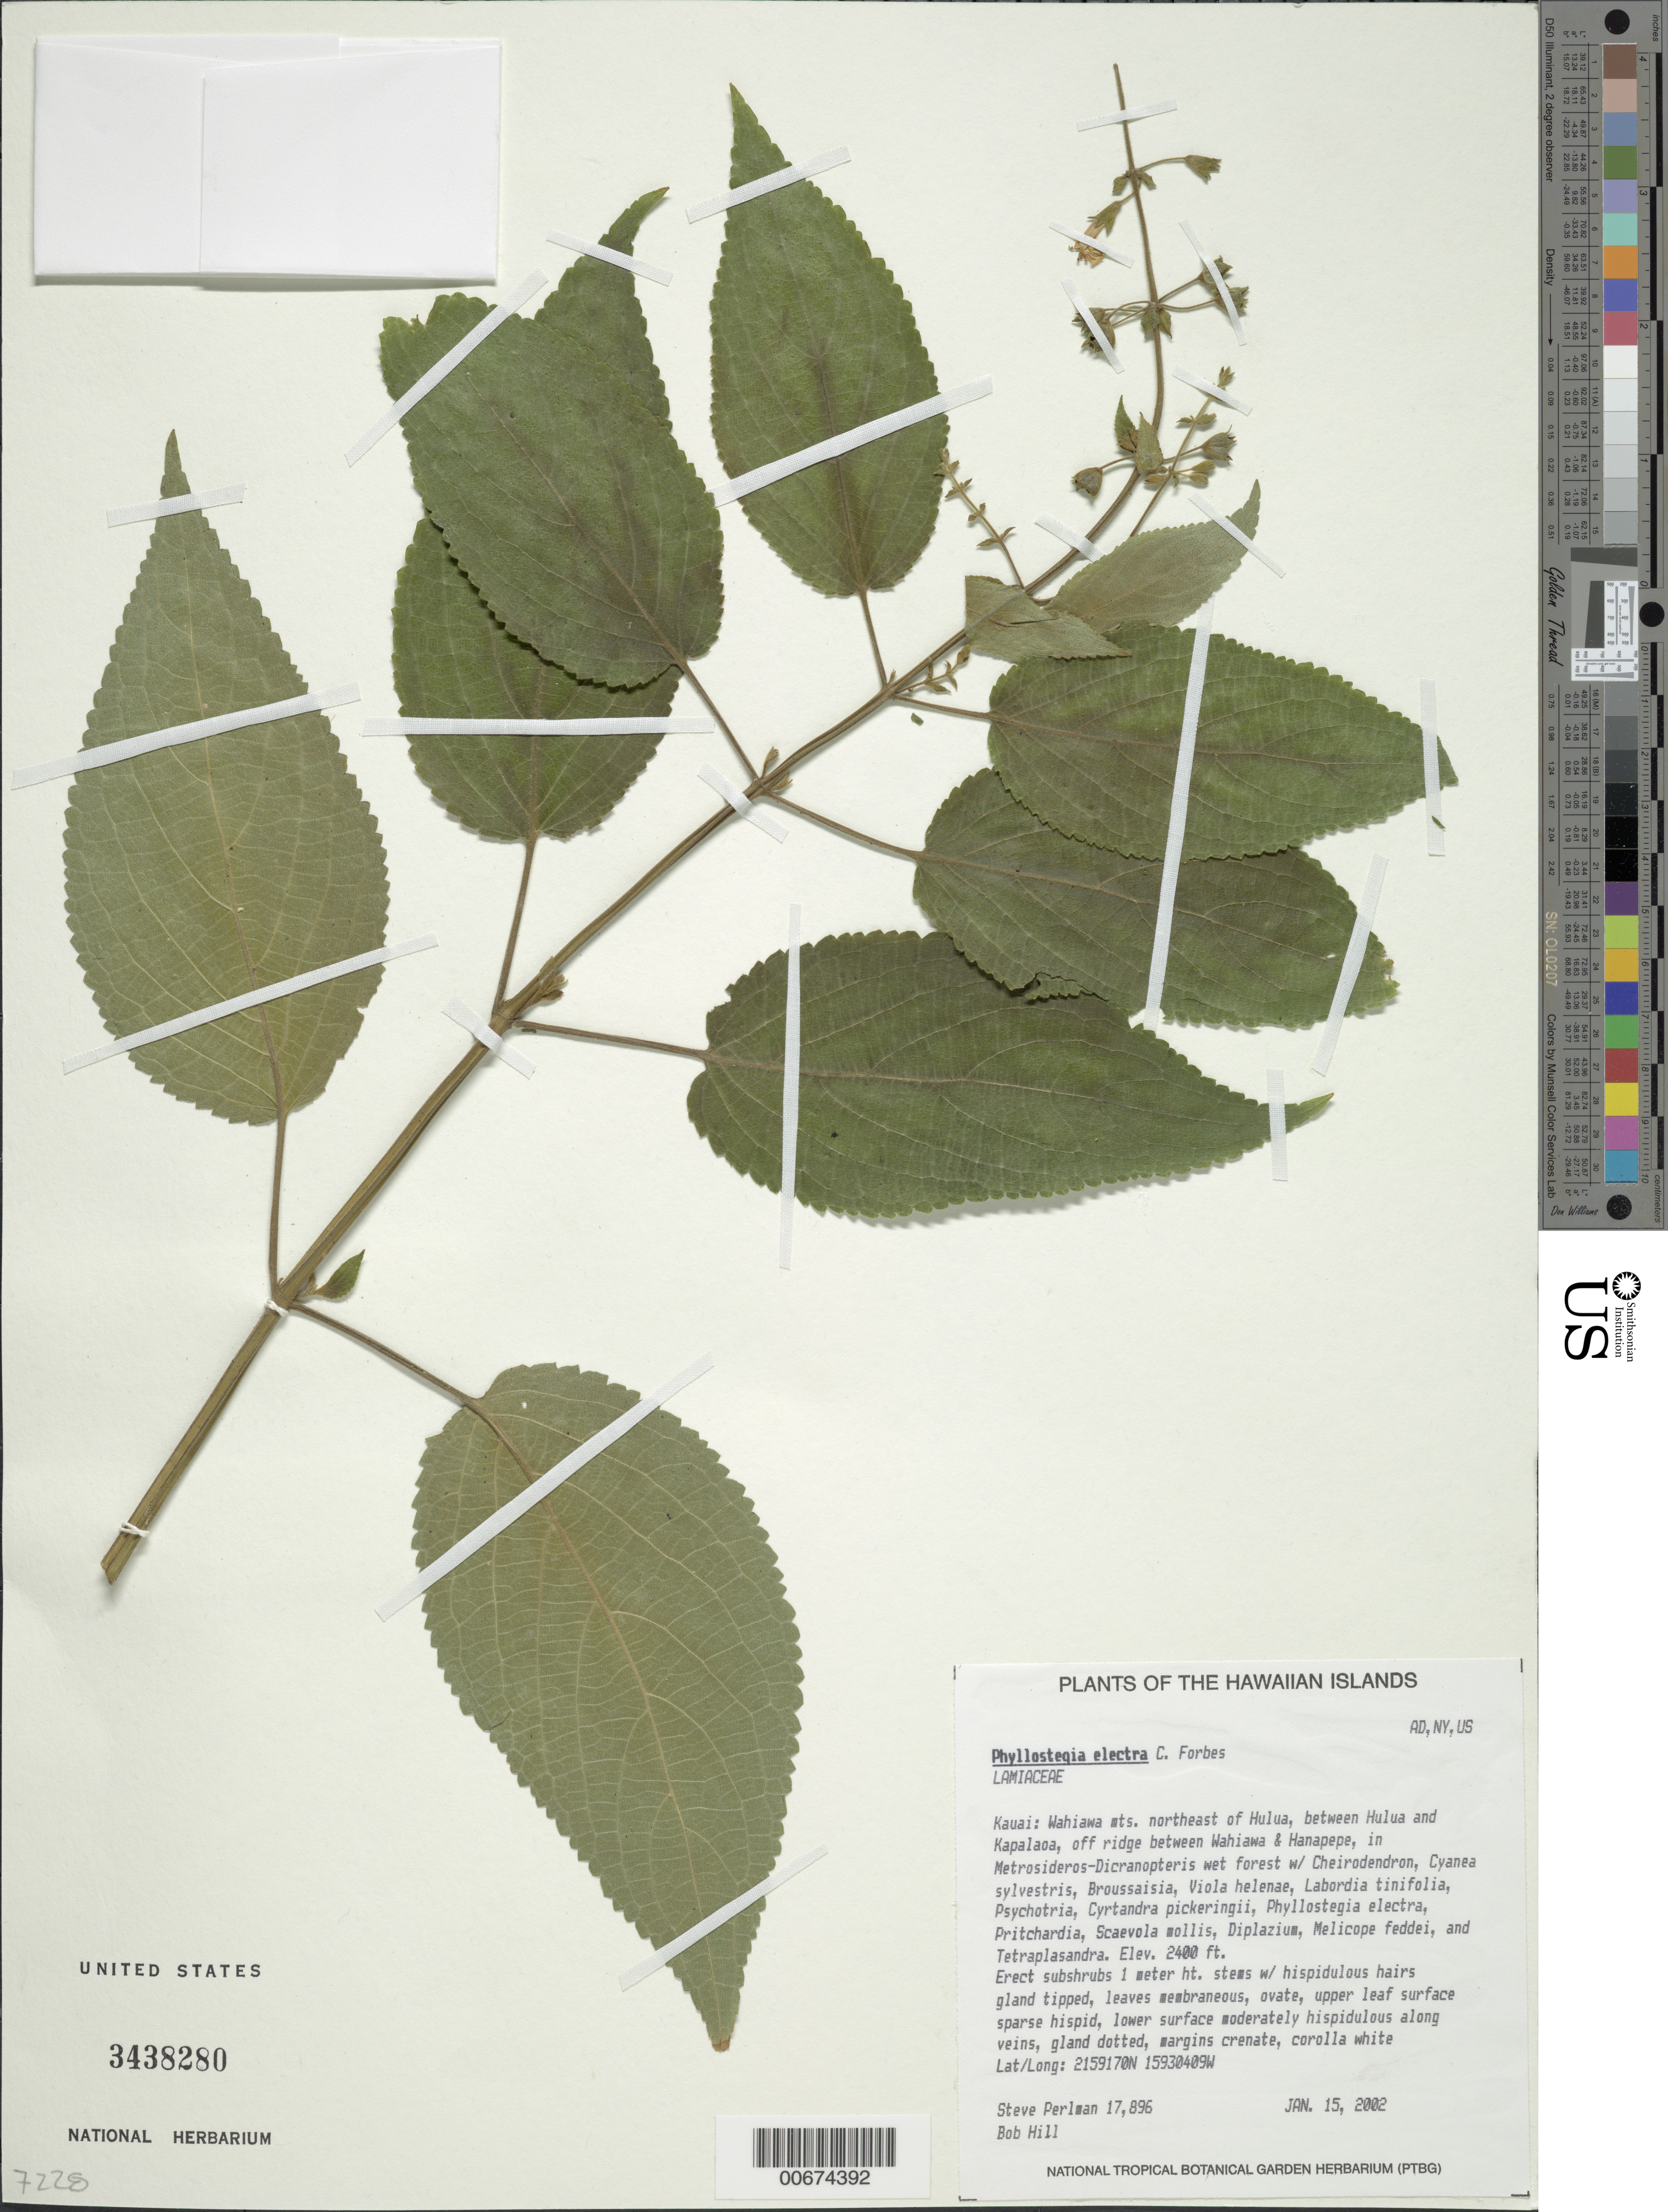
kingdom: Plantae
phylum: Tracheophyta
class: Magnoliopsida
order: Lamiales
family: Lamiaceae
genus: Phyllostegia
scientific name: Phyllostegia electra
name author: C.N. Forbes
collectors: S. P. Perlman & B. Hill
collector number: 17896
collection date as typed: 15 Jan 2002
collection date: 2002-01-15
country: United States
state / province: Hawaii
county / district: Kaui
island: Kaua'i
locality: Wahiawa mts., southwest of Kapalaoa, between Hulua & Kapalaoa, off ridge between Wahiawa & Hanapepe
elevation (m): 731.5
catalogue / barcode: US 3438280